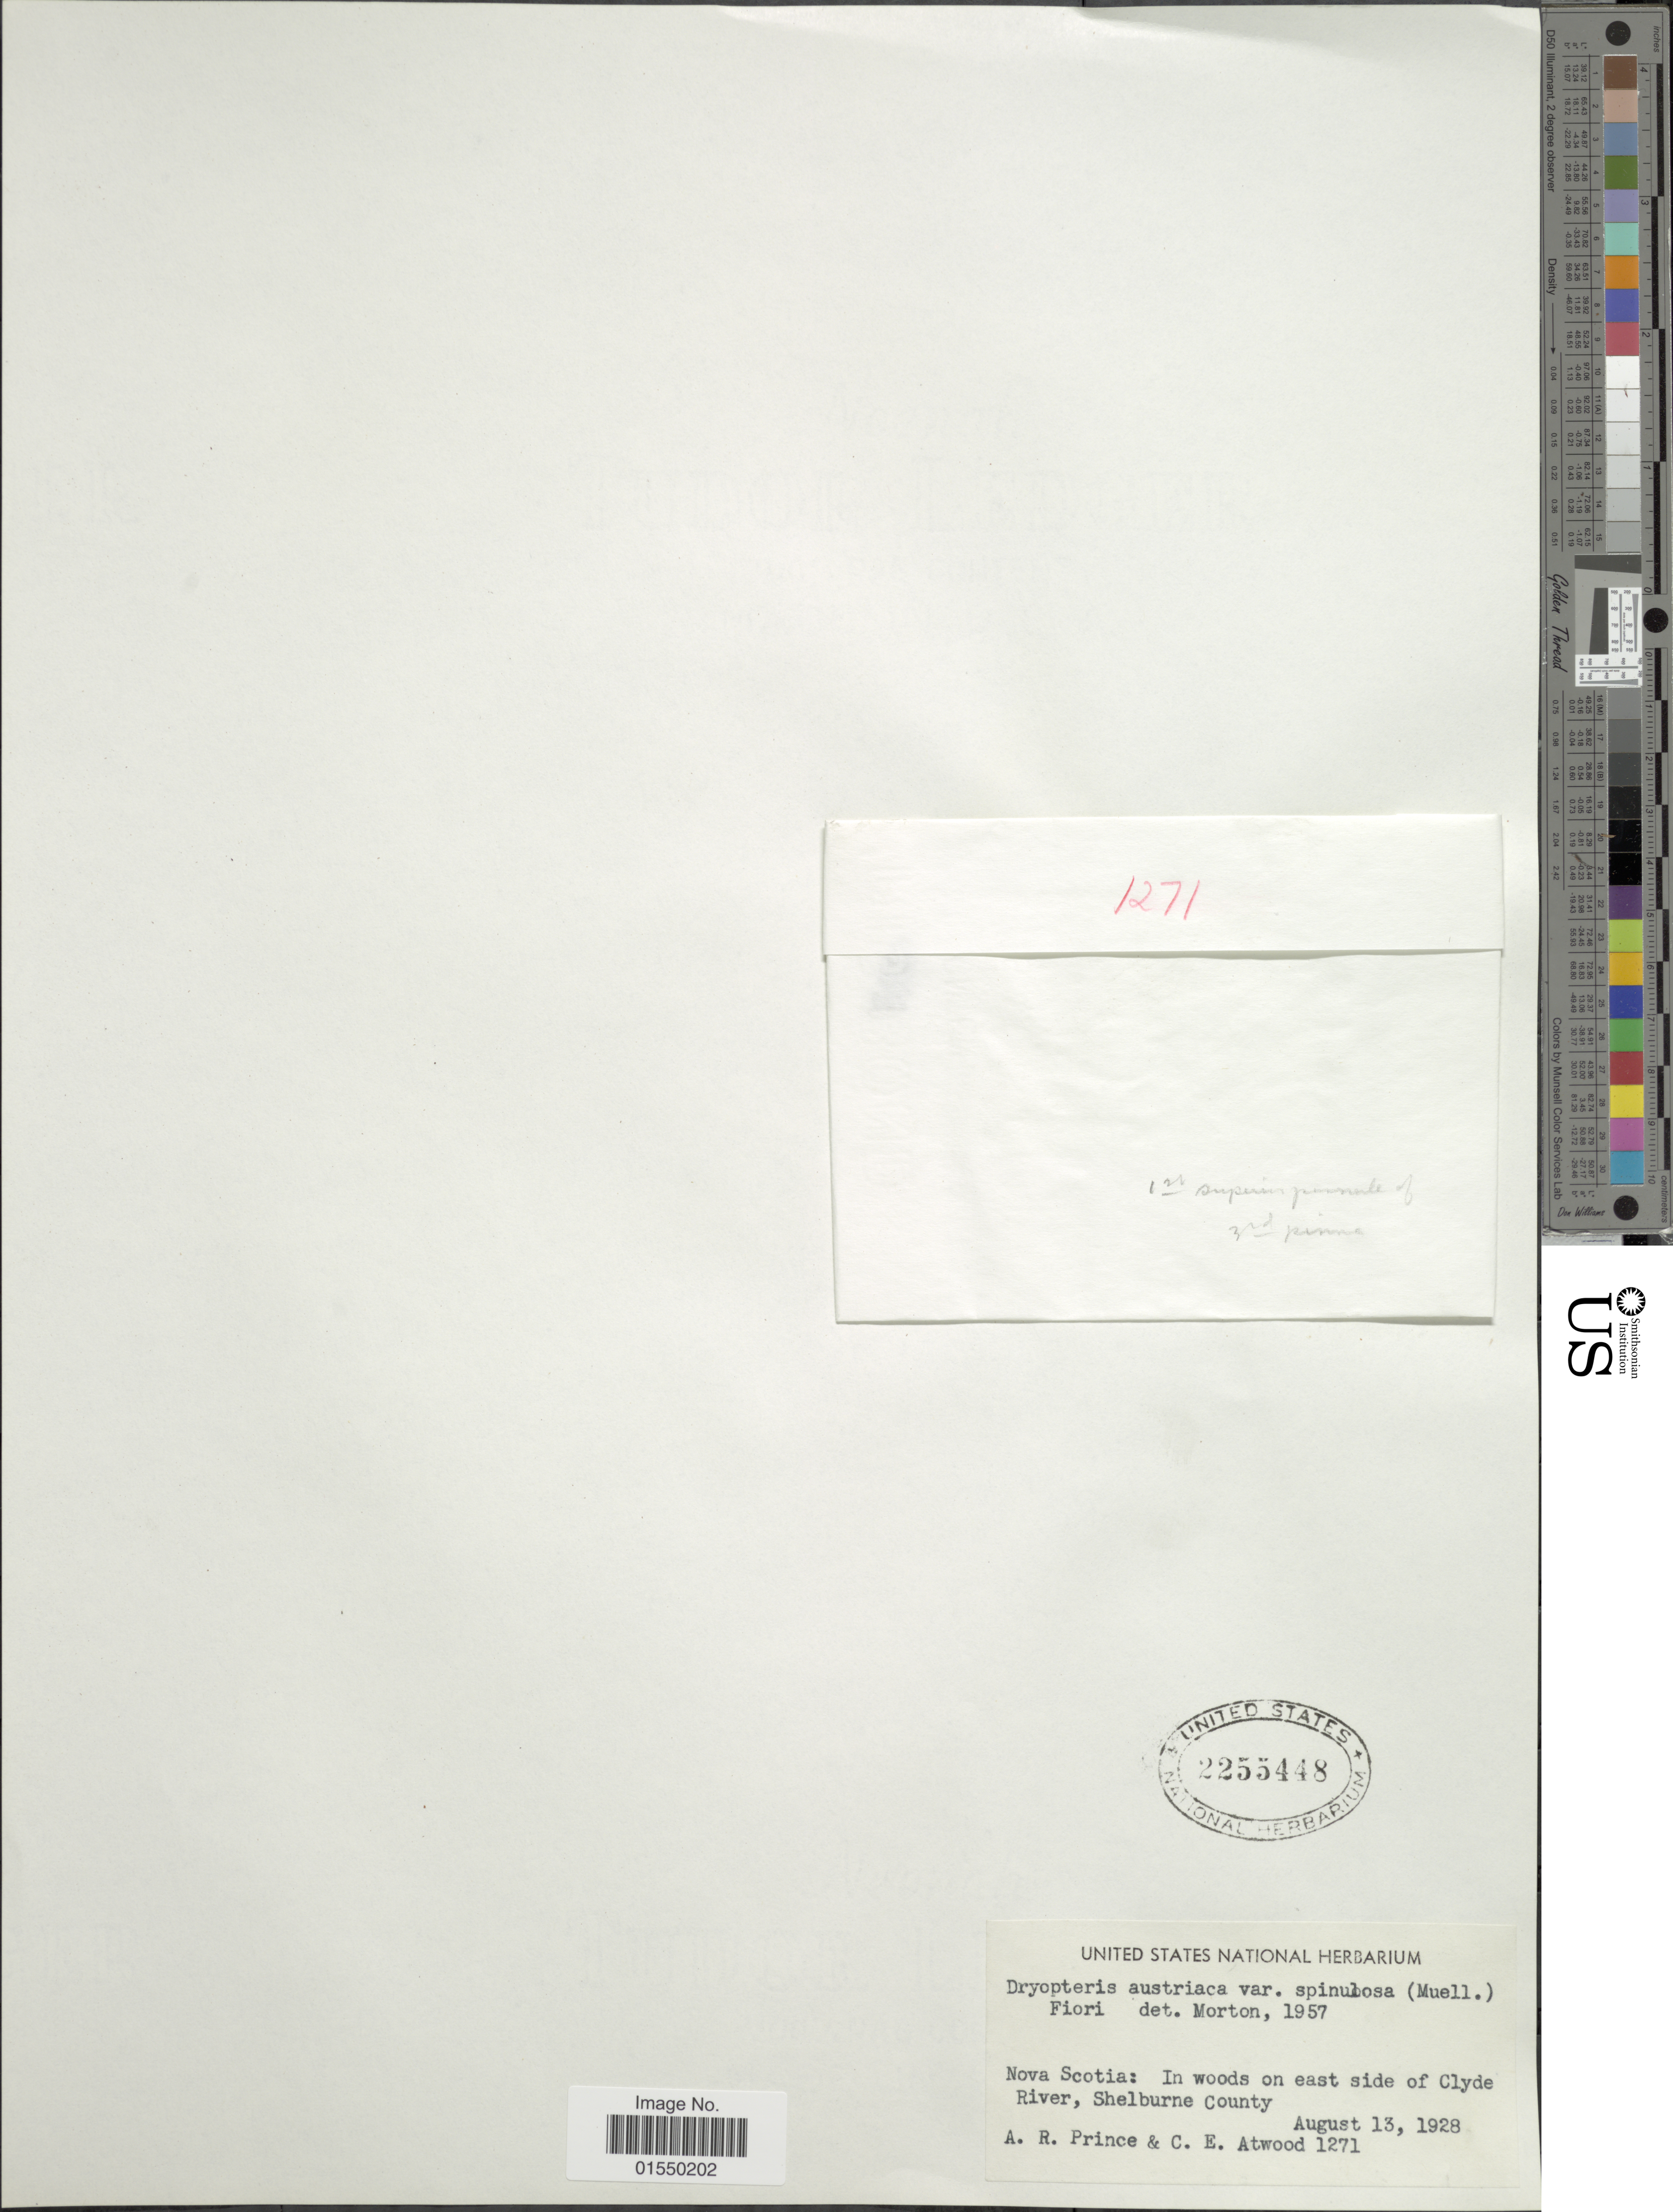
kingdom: Plantae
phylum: Tracheophyta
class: Polypodiopsida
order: Polypodiales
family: Dryopteridaceae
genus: Dryopteris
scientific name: Dryopteris carthusiana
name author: (Villars) H.P. Fuchs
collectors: A. Prince & C. Atwood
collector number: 1271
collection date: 1928-08-13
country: Canada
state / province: Nova Scotia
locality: Nova Scotia: in woods east side of Clyde River, Shelburne County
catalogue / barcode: US 2255448